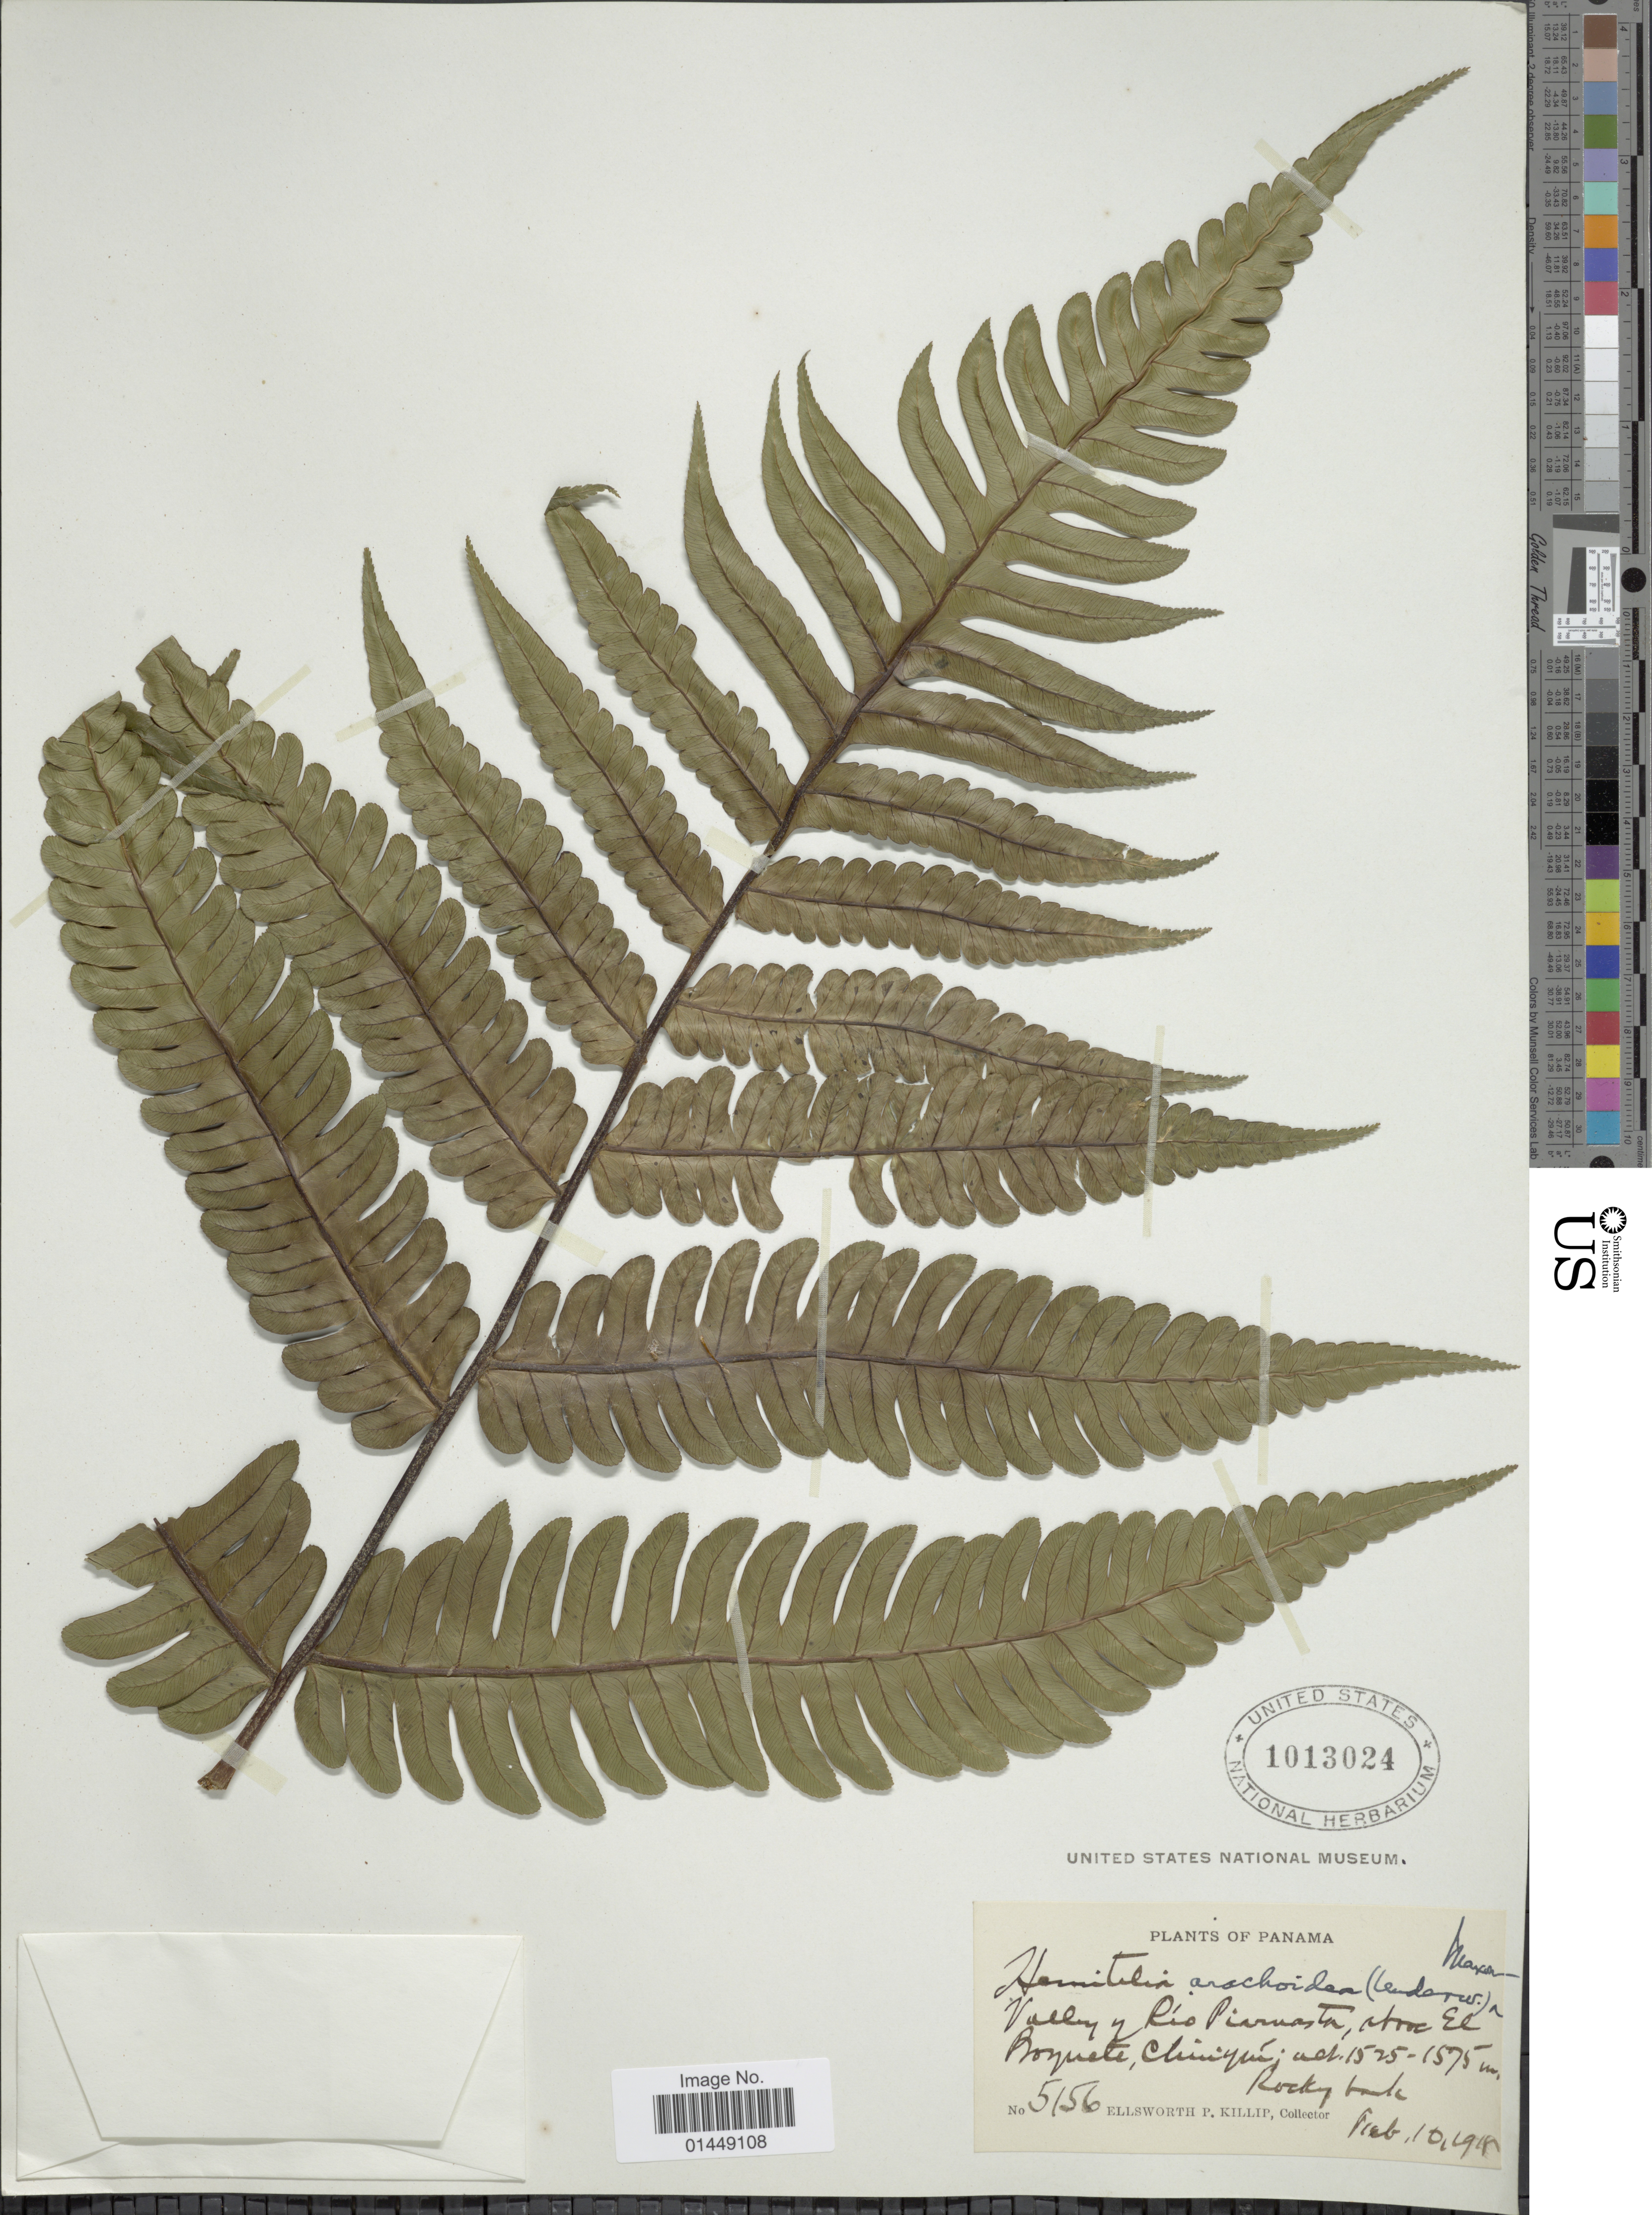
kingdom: Plantae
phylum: Tracheophyta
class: Polypodiopsida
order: Cyatheales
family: Cyatheaceae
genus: Cyathea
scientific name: Cyathea mutica var. mutica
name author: (Christ) Domin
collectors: E. P. Killip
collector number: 5156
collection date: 1918-02-10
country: Panama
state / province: Chiriqui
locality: Valley of Río Piarnasta above El Boquete, Chiriquí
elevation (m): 1525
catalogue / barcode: US 1013024